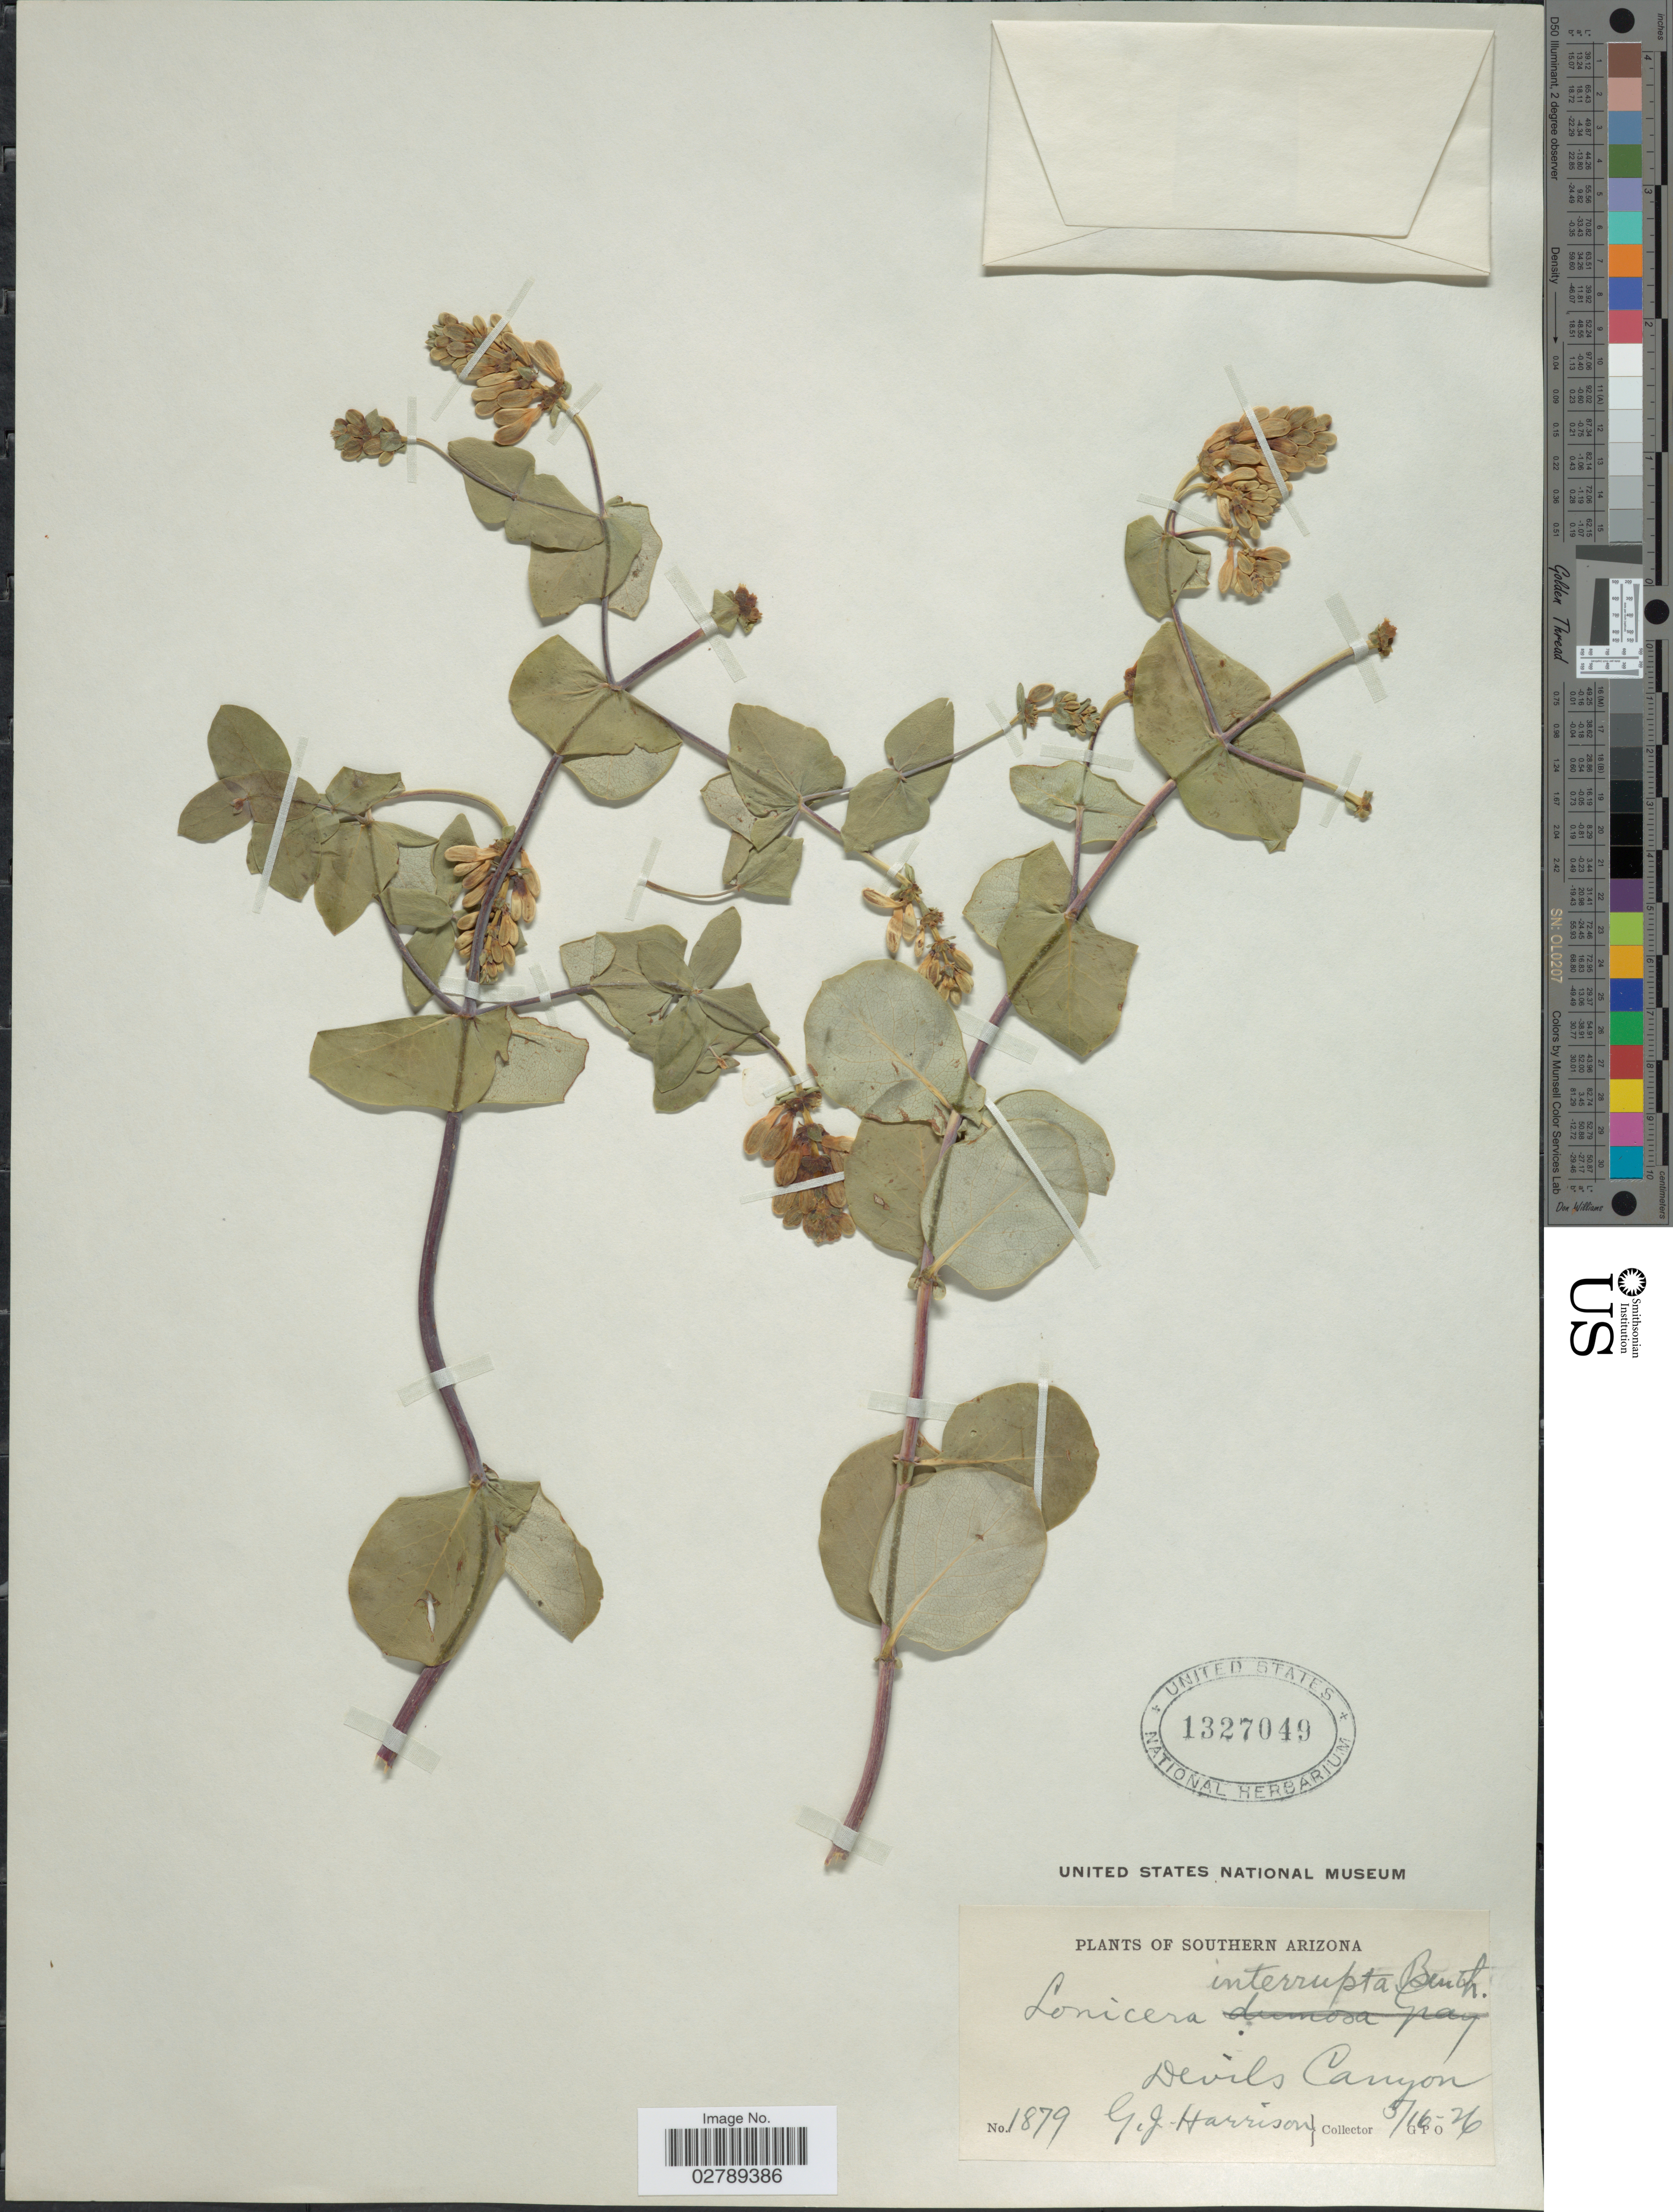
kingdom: Plantae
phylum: Tracheophyta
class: Magnoliopsida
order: Dipsacales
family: Caprifoliaceae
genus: Lonicera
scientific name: Lonicera interrupta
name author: Benth.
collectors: G. J. Harrison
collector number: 1879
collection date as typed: Transcribed d/m/y: 16/5/26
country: United States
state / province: Arizona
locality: Southern Arizona. Devils Canyon.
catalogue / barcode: US 1327049